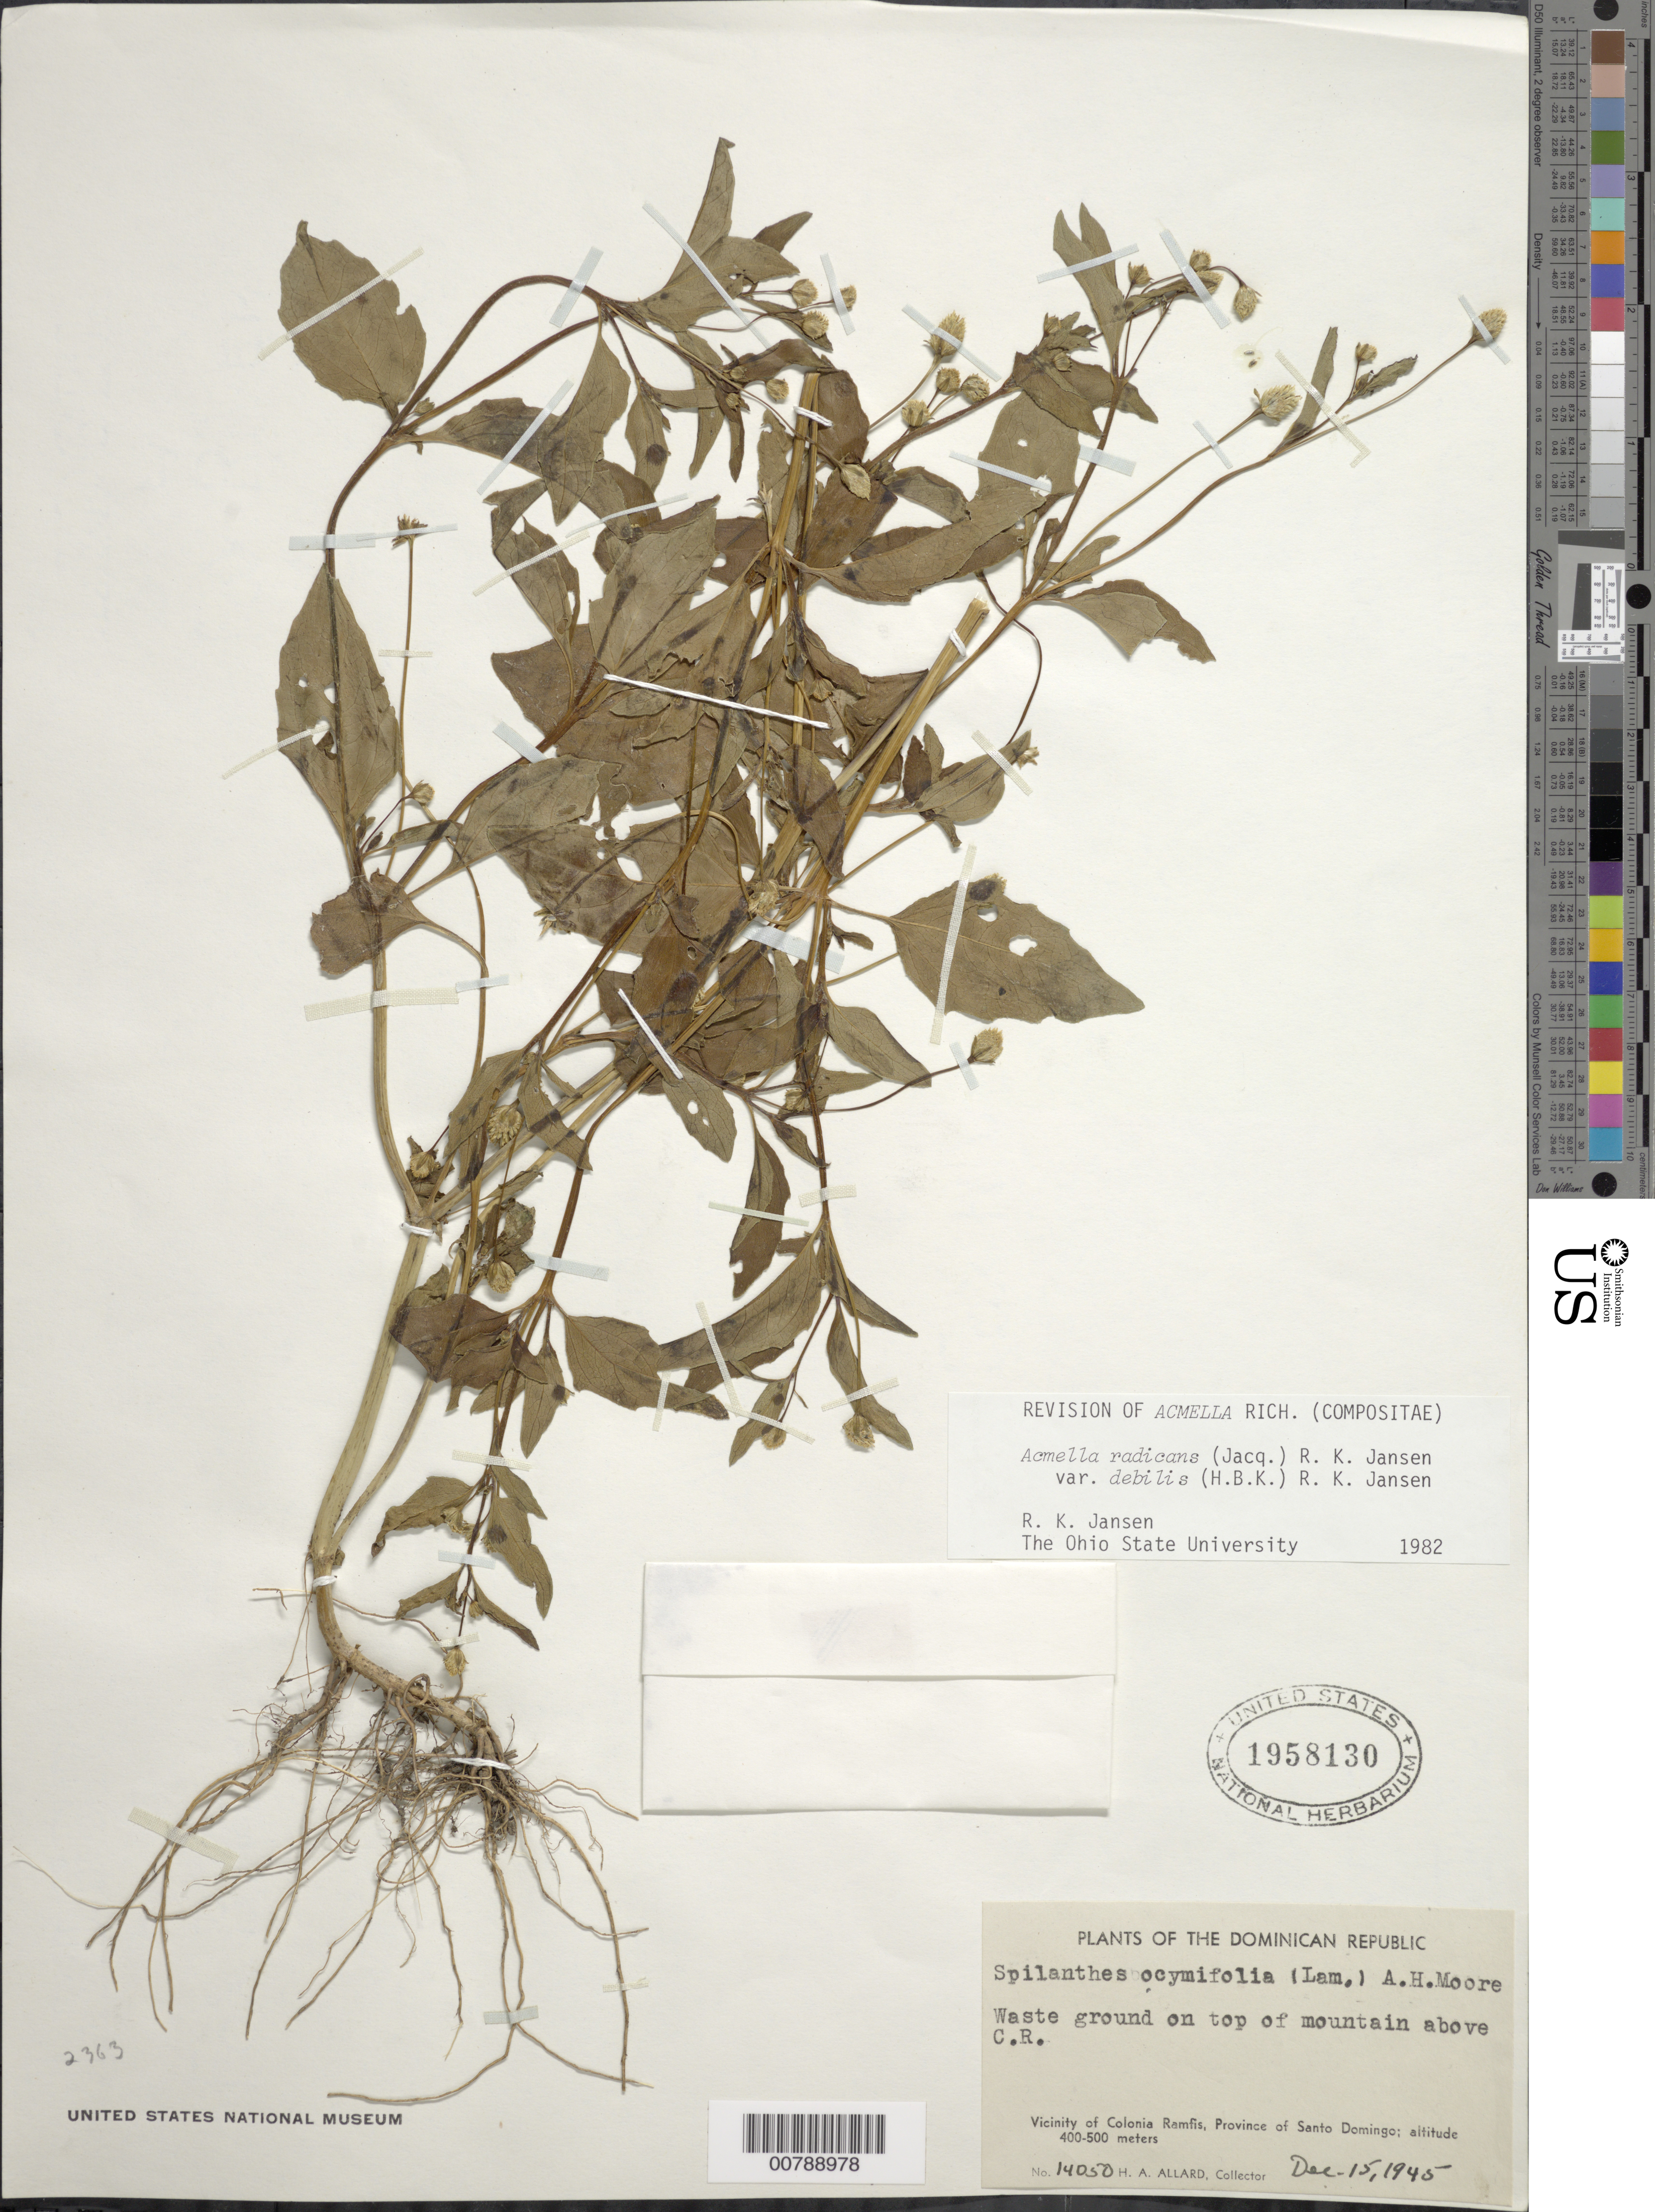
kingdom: Plantae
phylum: Tracheophyta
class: Magnoliopsida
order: Asterales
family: Asteraceae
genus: Acmella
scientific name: Acmella radicans var. debilis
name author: (Kunth) R.K. Jansen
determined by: Jansen, R. K.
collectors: H. A. Allard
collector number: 14050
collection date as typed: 15 Dec 1945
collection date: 1945-12-15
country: Dominican Republic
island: Hispaniola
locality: Vicinity of Colonia Ramfis, Province of Santo Domingo. Waste ground on top of mountain above C.R.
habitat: waste ground on mountain top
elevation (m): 400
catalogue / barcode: US 1958130